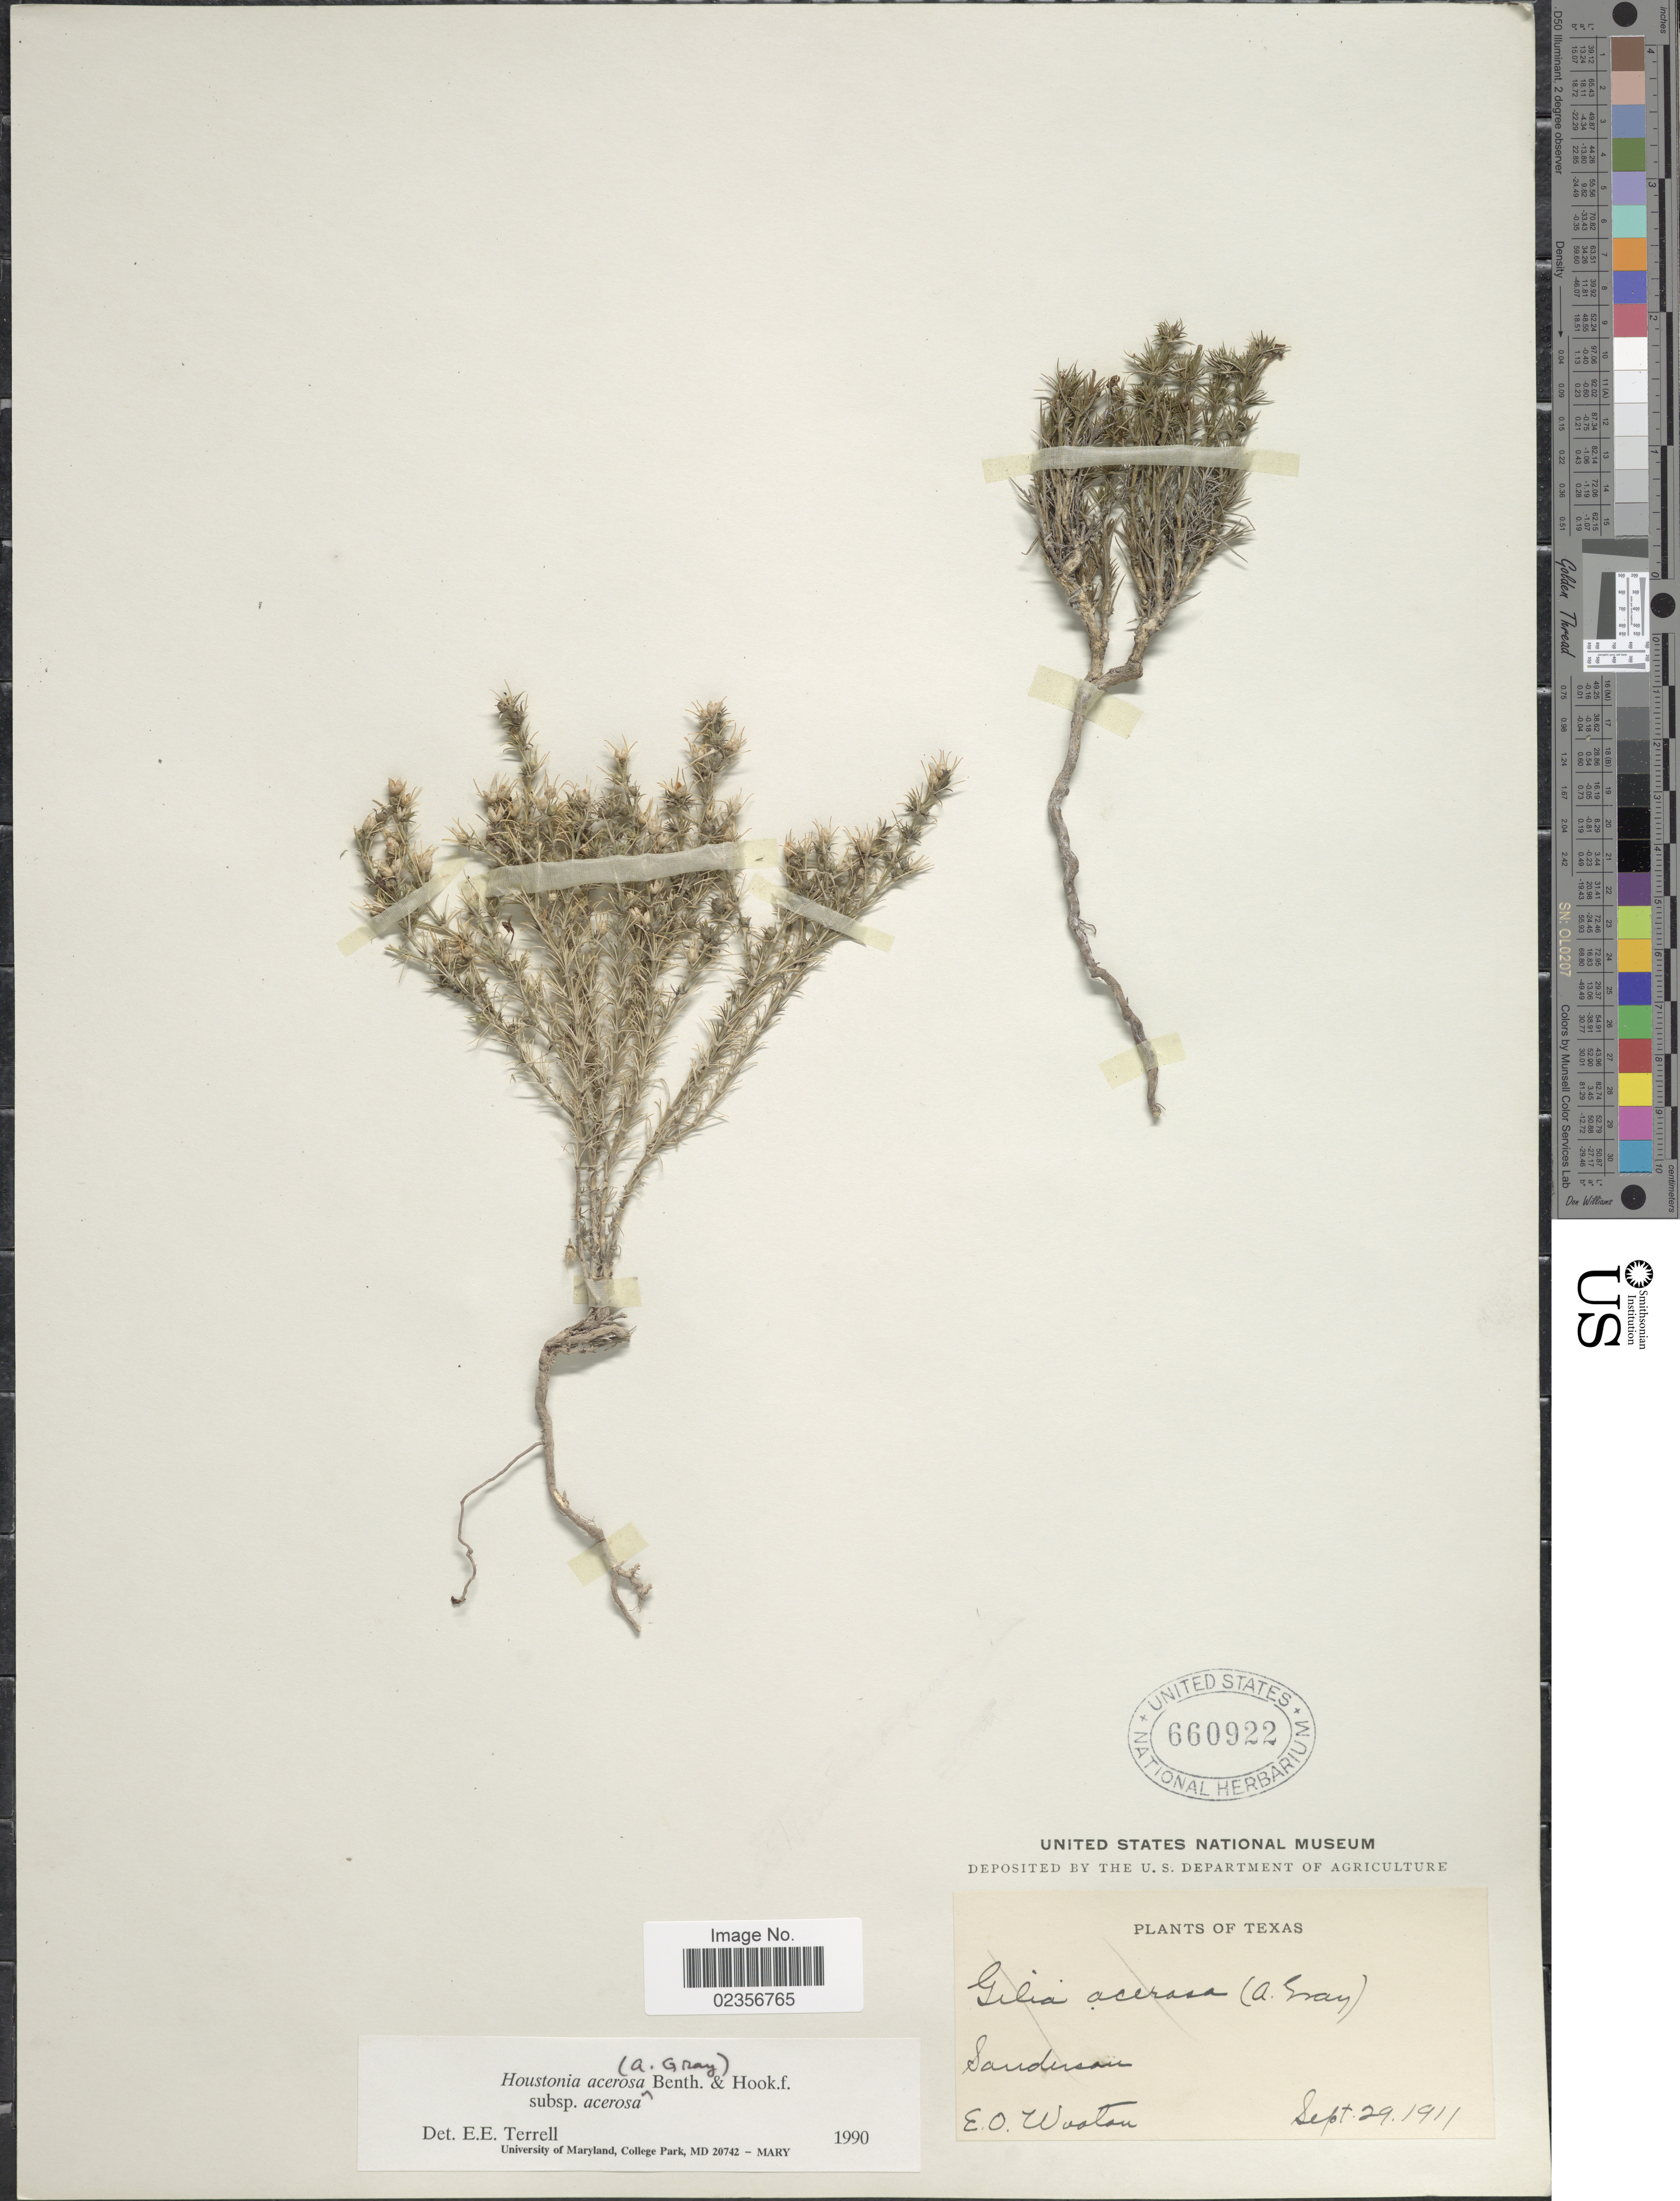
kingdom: Plantae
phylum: Tracheophyta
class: Magnoliopsida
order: Gentianales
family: Rubiaceae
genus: Houstonia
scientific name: Houstonia acerosa var. acerosa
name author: (A. Gray) Benth. & Hook. f.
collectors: E. O. Wooton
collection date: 1911-09-29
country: United States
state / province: Texas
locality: Sanderson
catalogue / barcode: US 660922